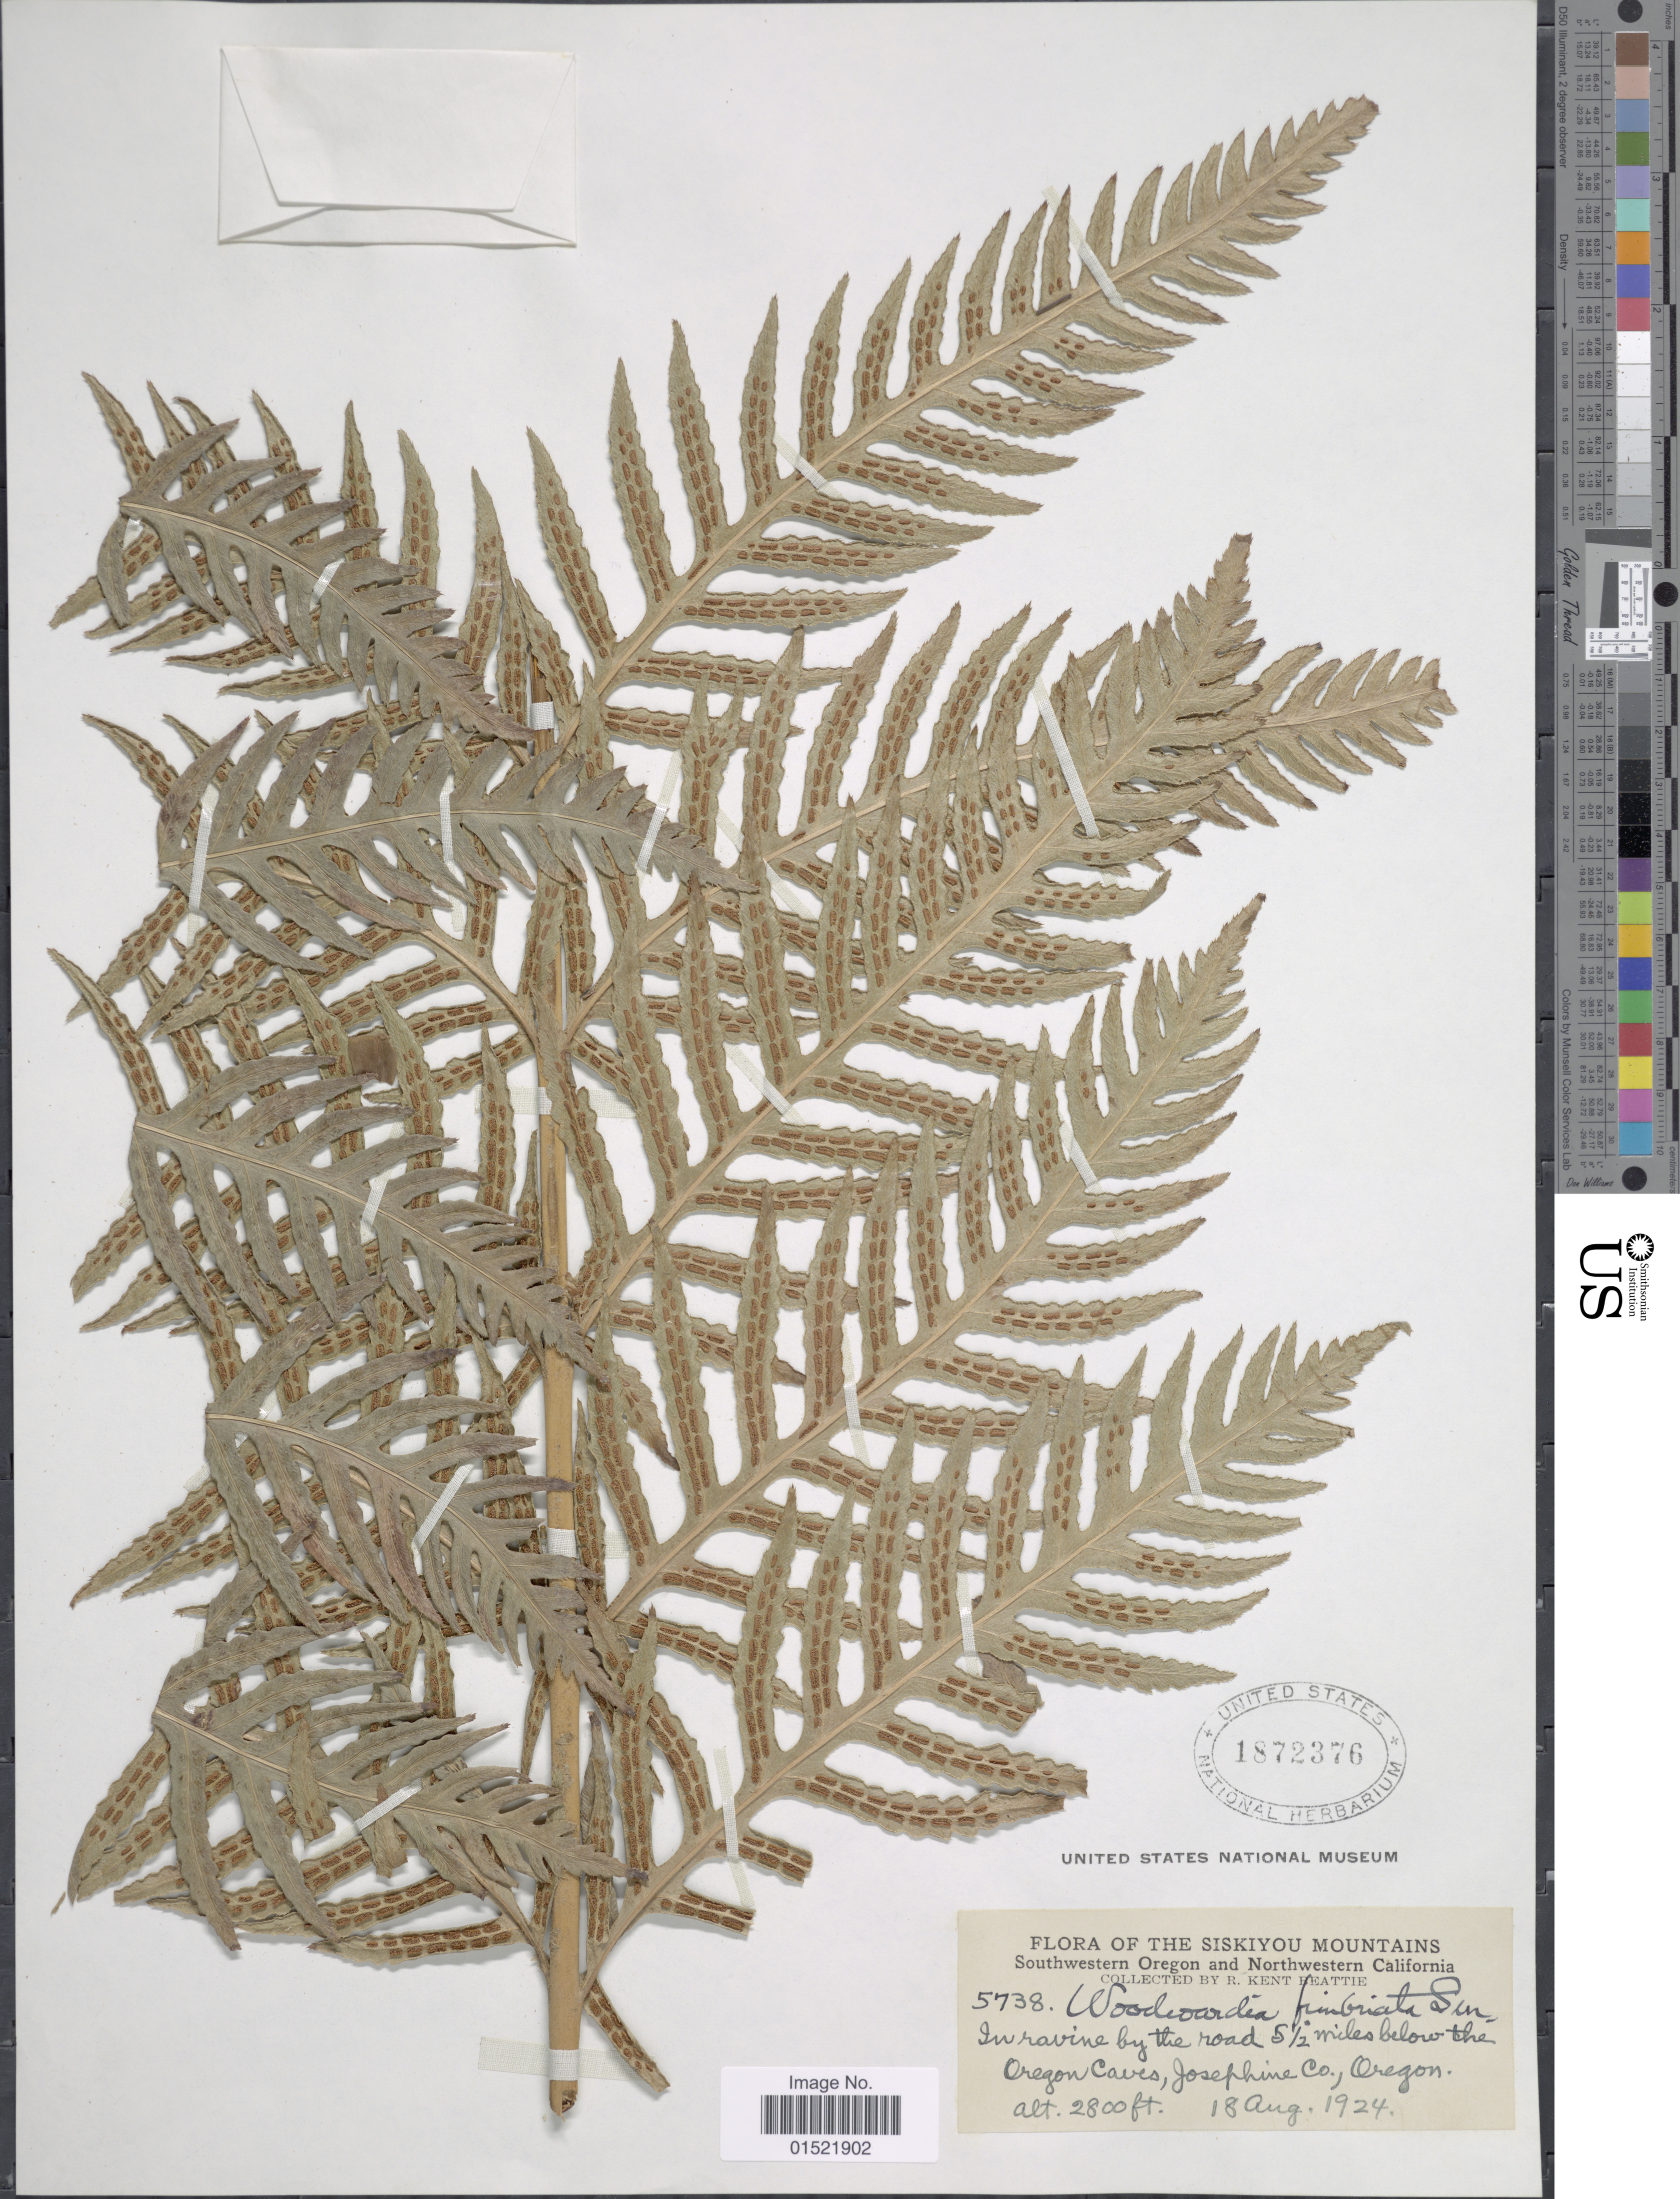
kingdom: Plantae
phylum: Tracheophyta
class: Polypodiopsida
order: Polypodiales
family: Blechnaceae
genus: Woodwardia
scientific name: Woodwardia fimbriata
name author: Sm.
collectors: R. K. Beattie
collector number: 5738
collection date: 1924-08-18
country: United States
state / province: Oregon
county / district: Josephine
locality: Siskiyou Mountains, Southwestern Oregon, in ravine by the road 5 1/2 miles below the Oregon Caves, Josephine Co, Oregon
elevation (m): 853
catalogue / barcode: US 1872376